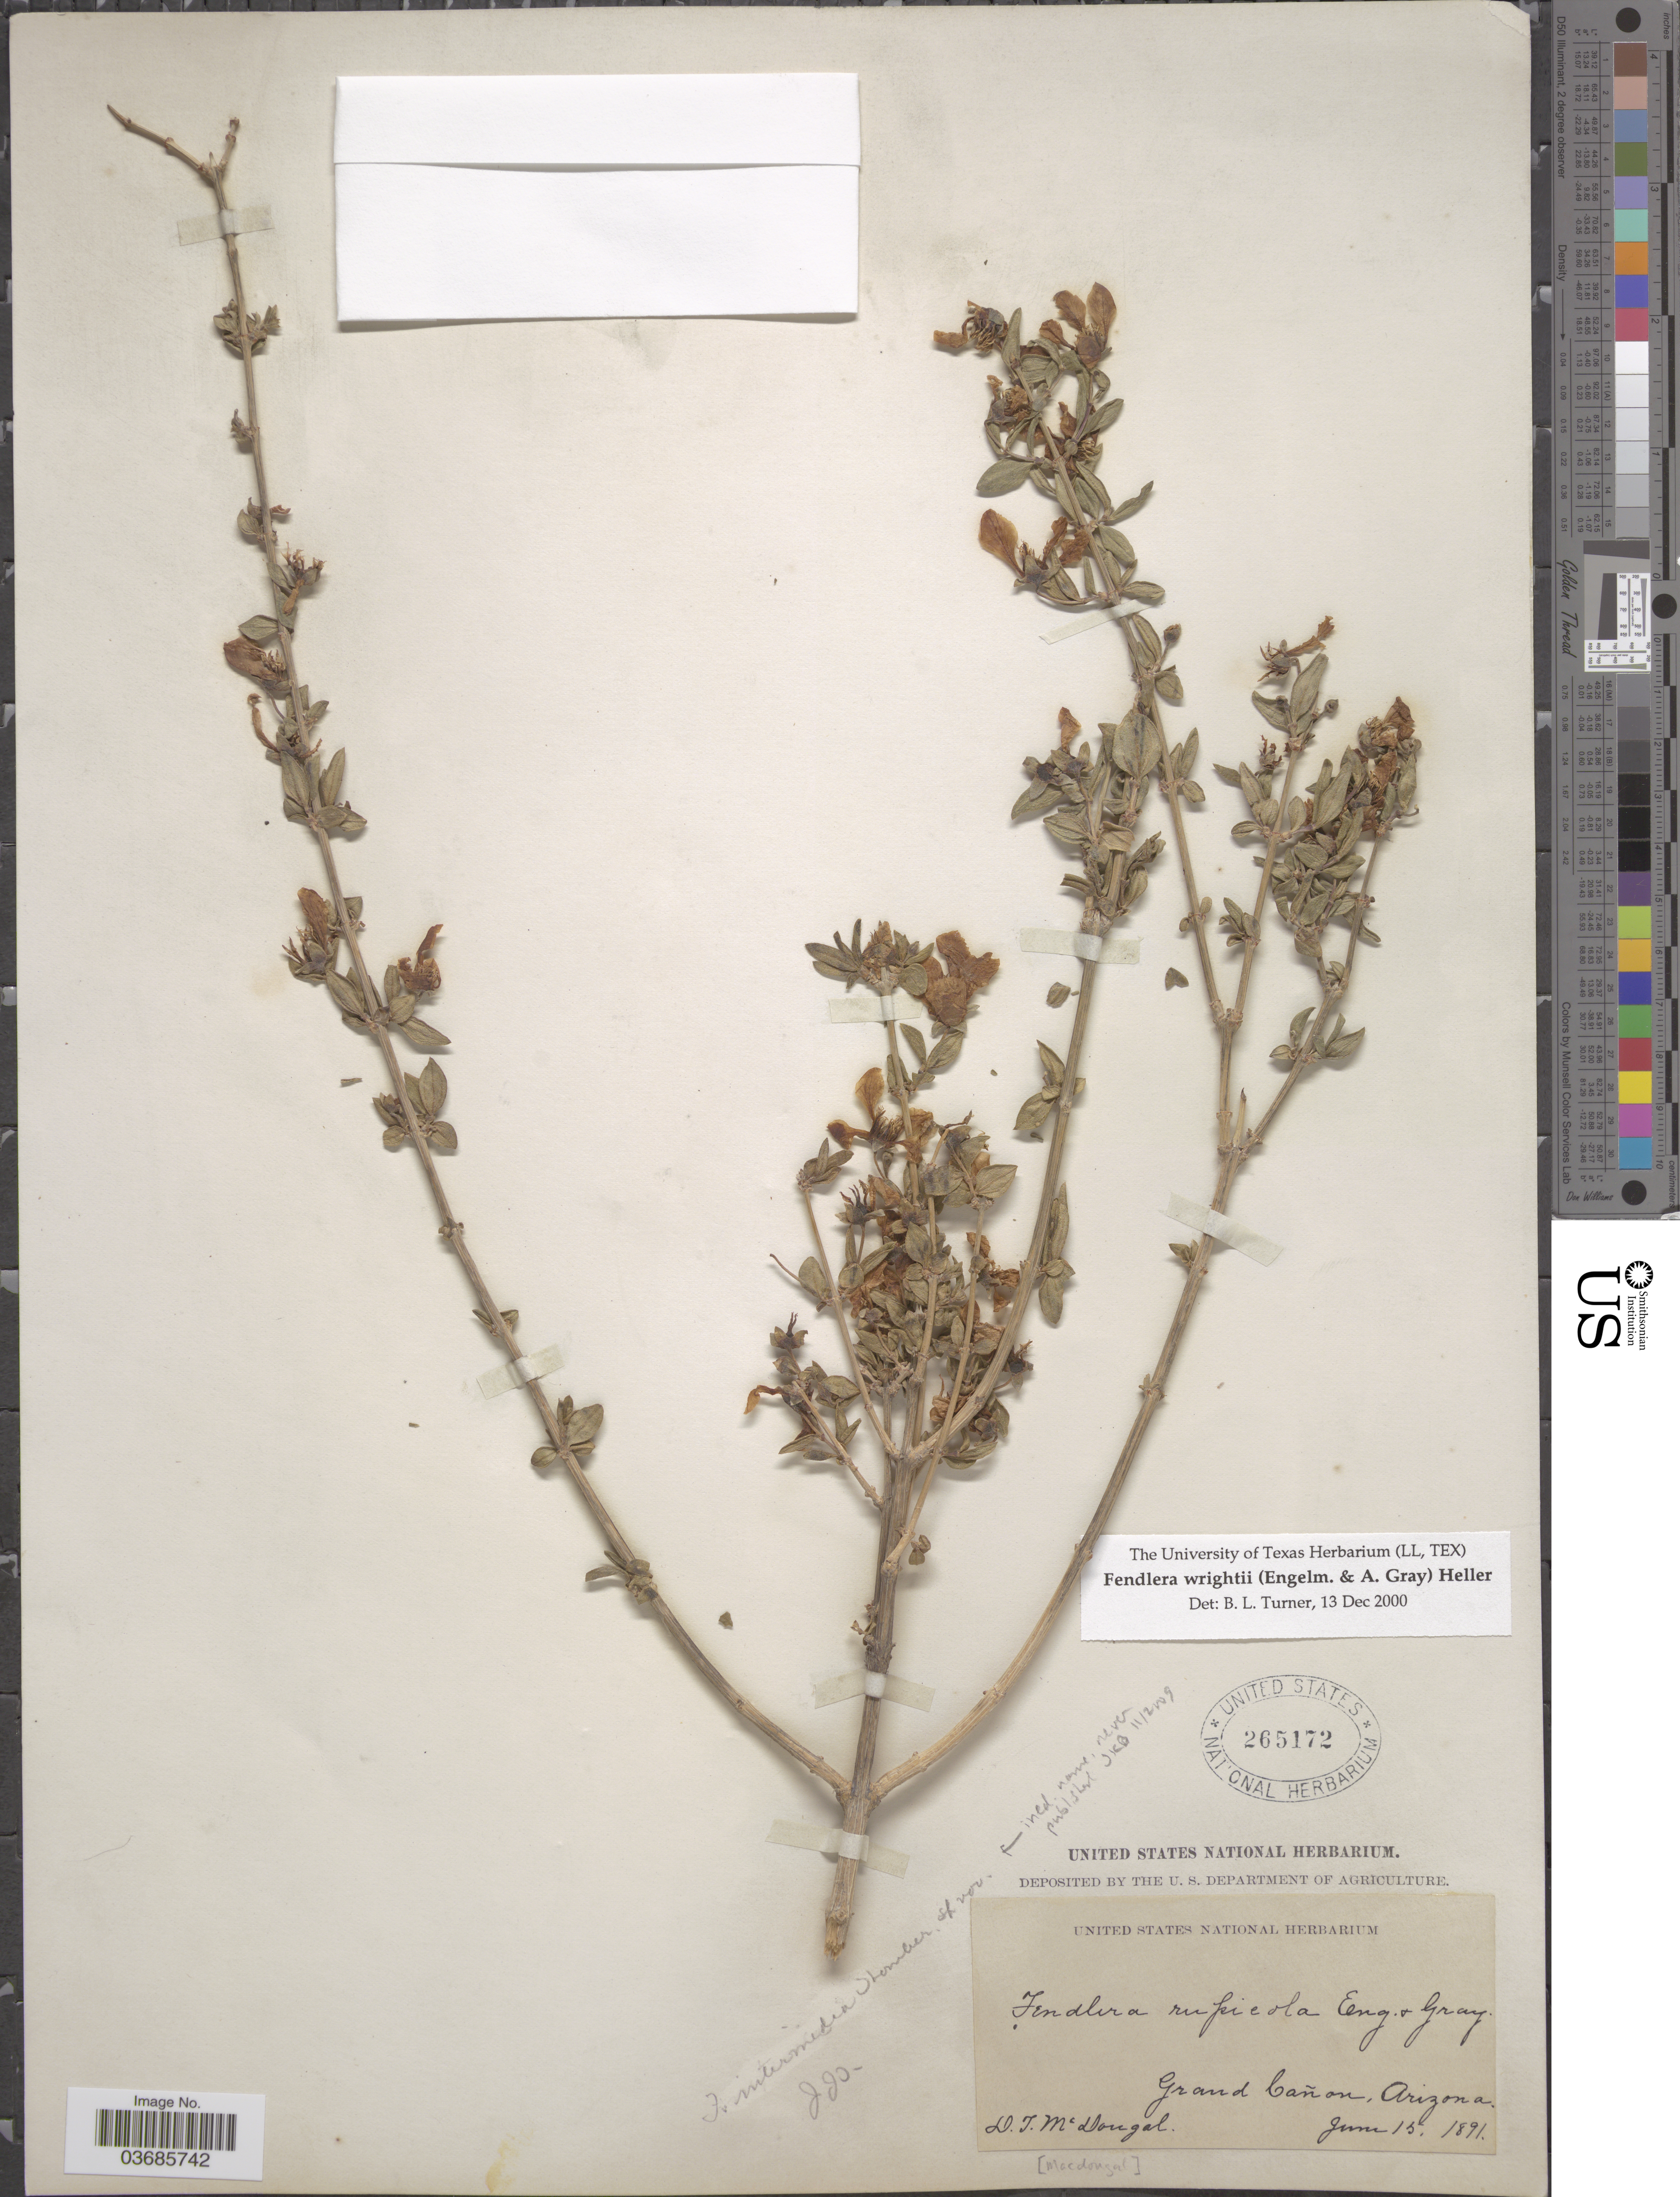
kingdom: Plantae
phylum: Tracheophyta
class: Magnoliopsida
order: Cornales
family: Hydrangeaceae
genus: Fendlera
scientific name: Fendlera wrightii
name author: (Engelm. & A. Gray) A. Heller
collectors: D. McDougal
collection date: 1891-06-15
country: United States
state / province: Arizona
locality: Grand Cañon.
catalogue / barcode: US 265172